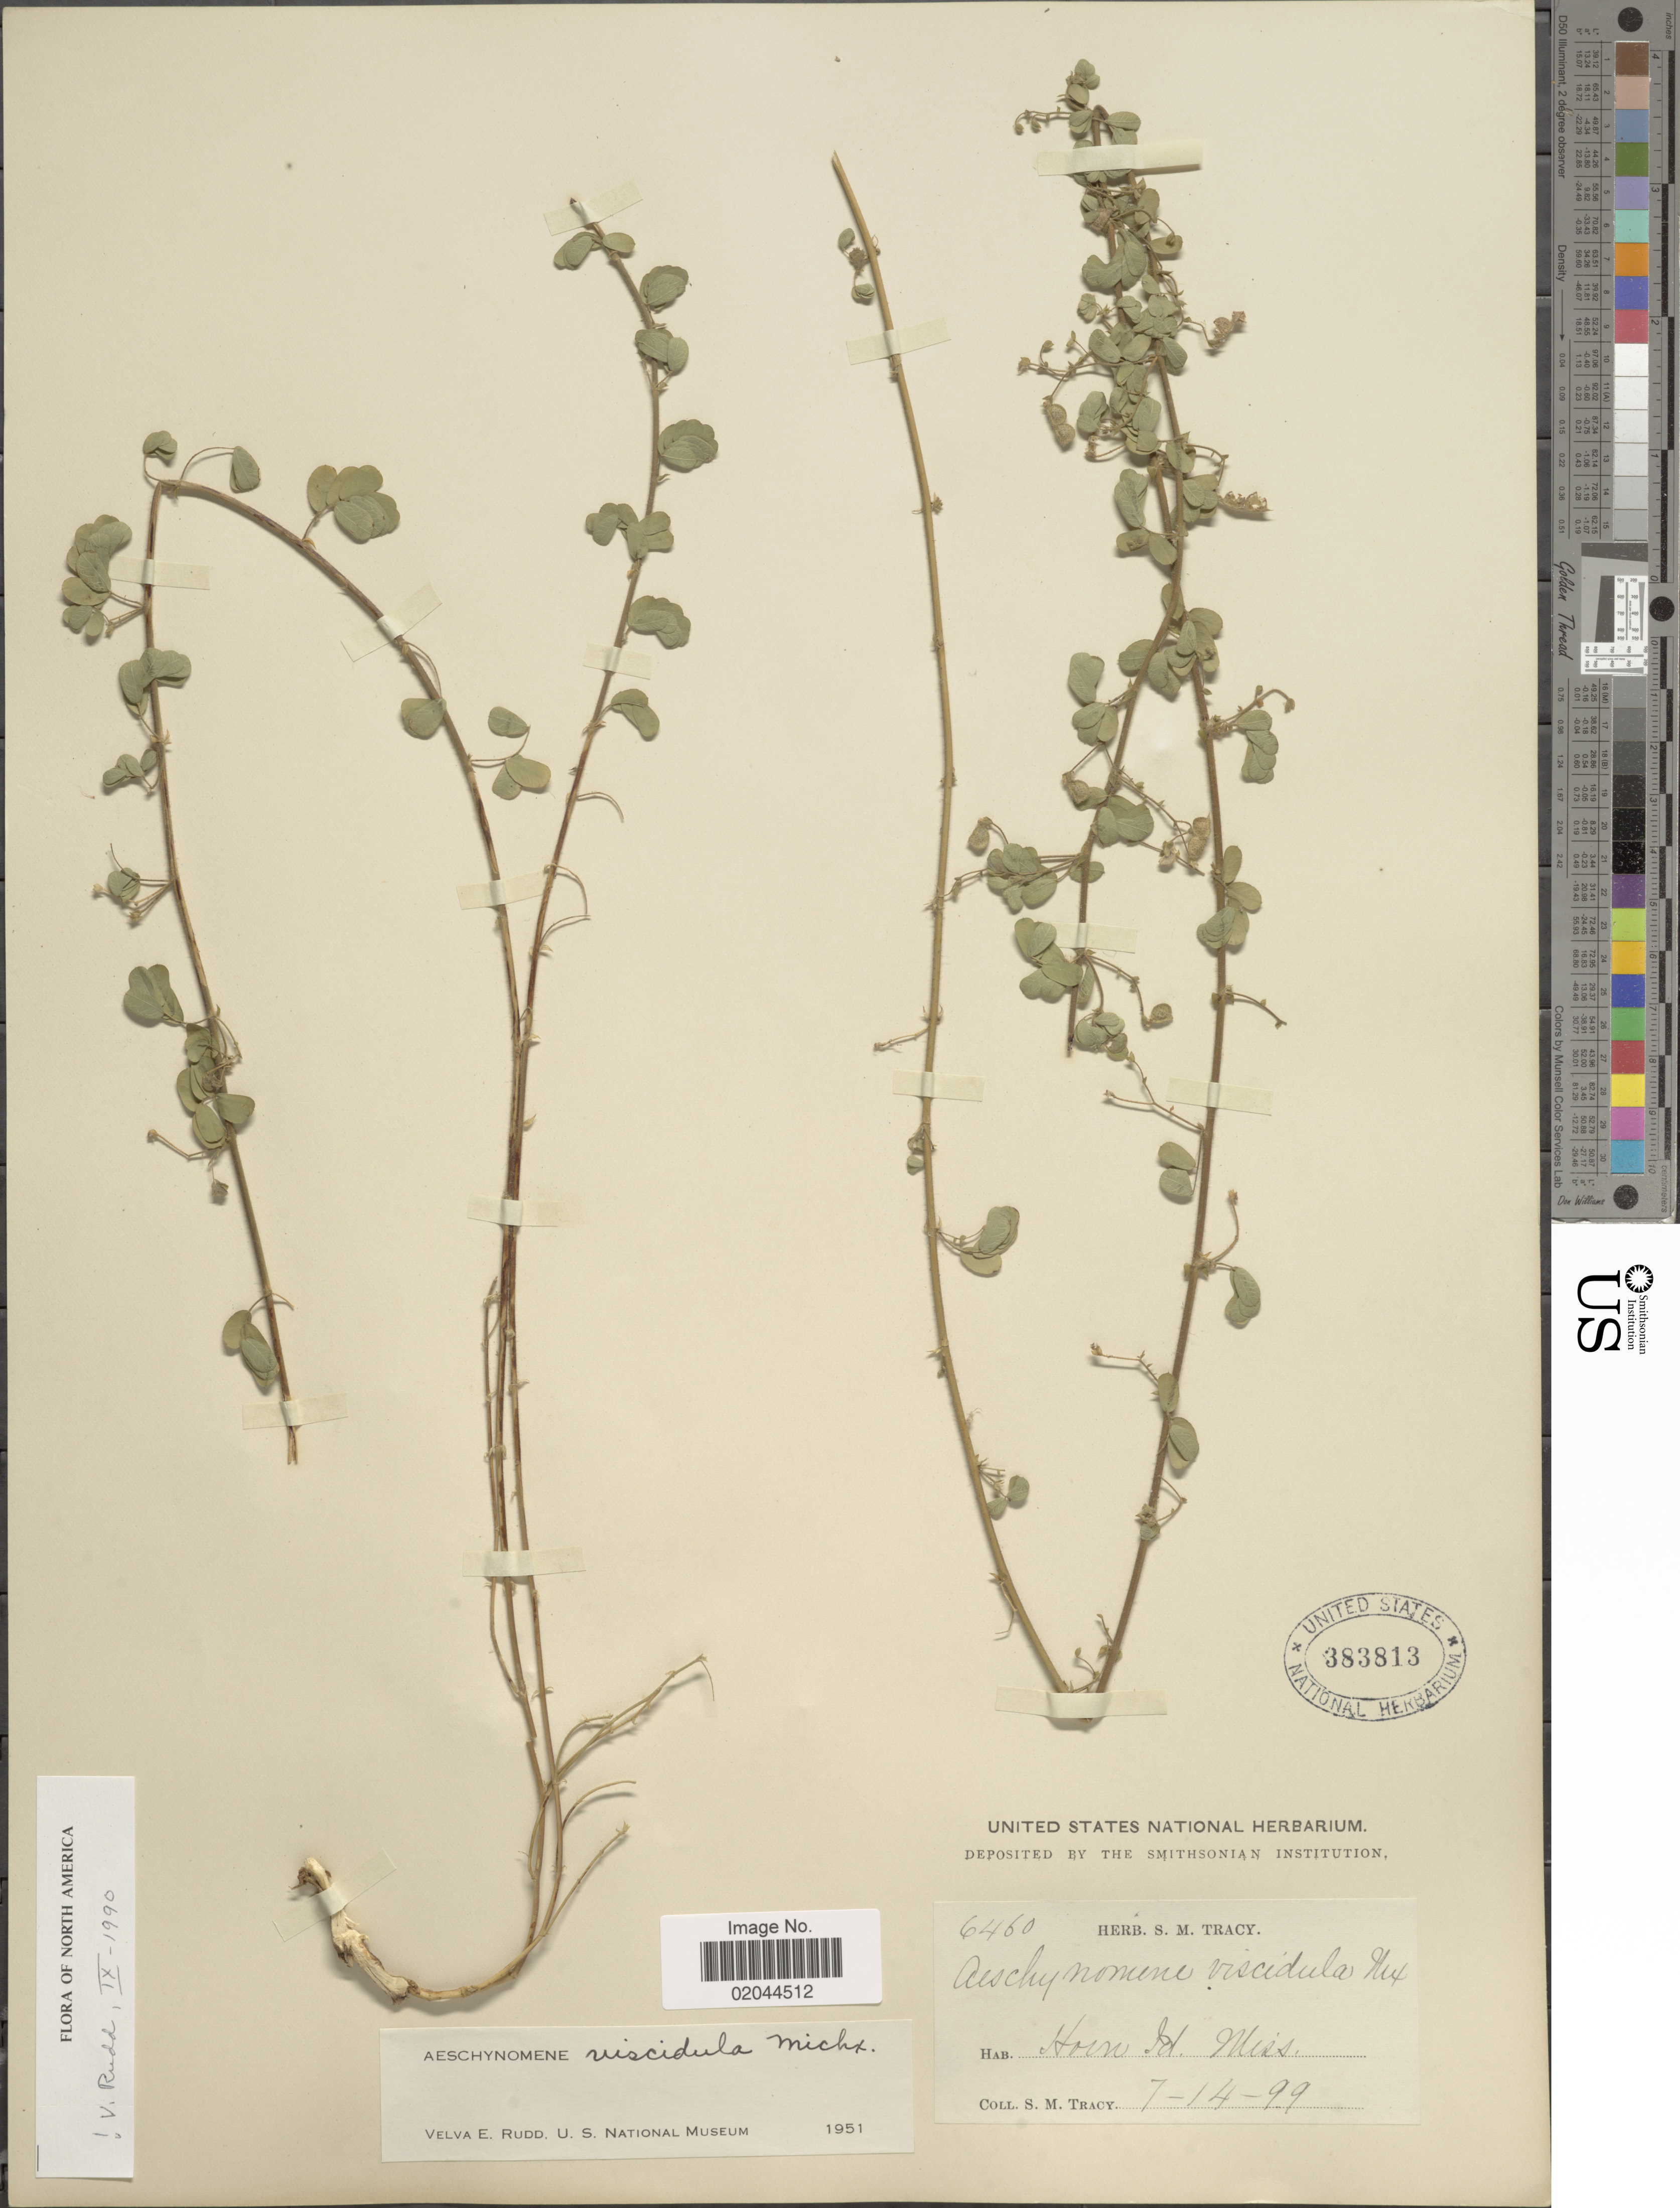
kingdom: Plantae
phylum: Tracheophyta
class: Magnoliopsida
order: Fabales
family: Fabaceae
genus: Aeschynomene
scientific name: Aeschynomene viscidula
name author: Michx.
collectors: S. M. Tracy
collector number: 6460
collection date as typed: Transcribed d/m/y: 14/7/99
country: United States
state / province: Mississippi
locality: Horn Id.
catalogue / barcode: US 383813